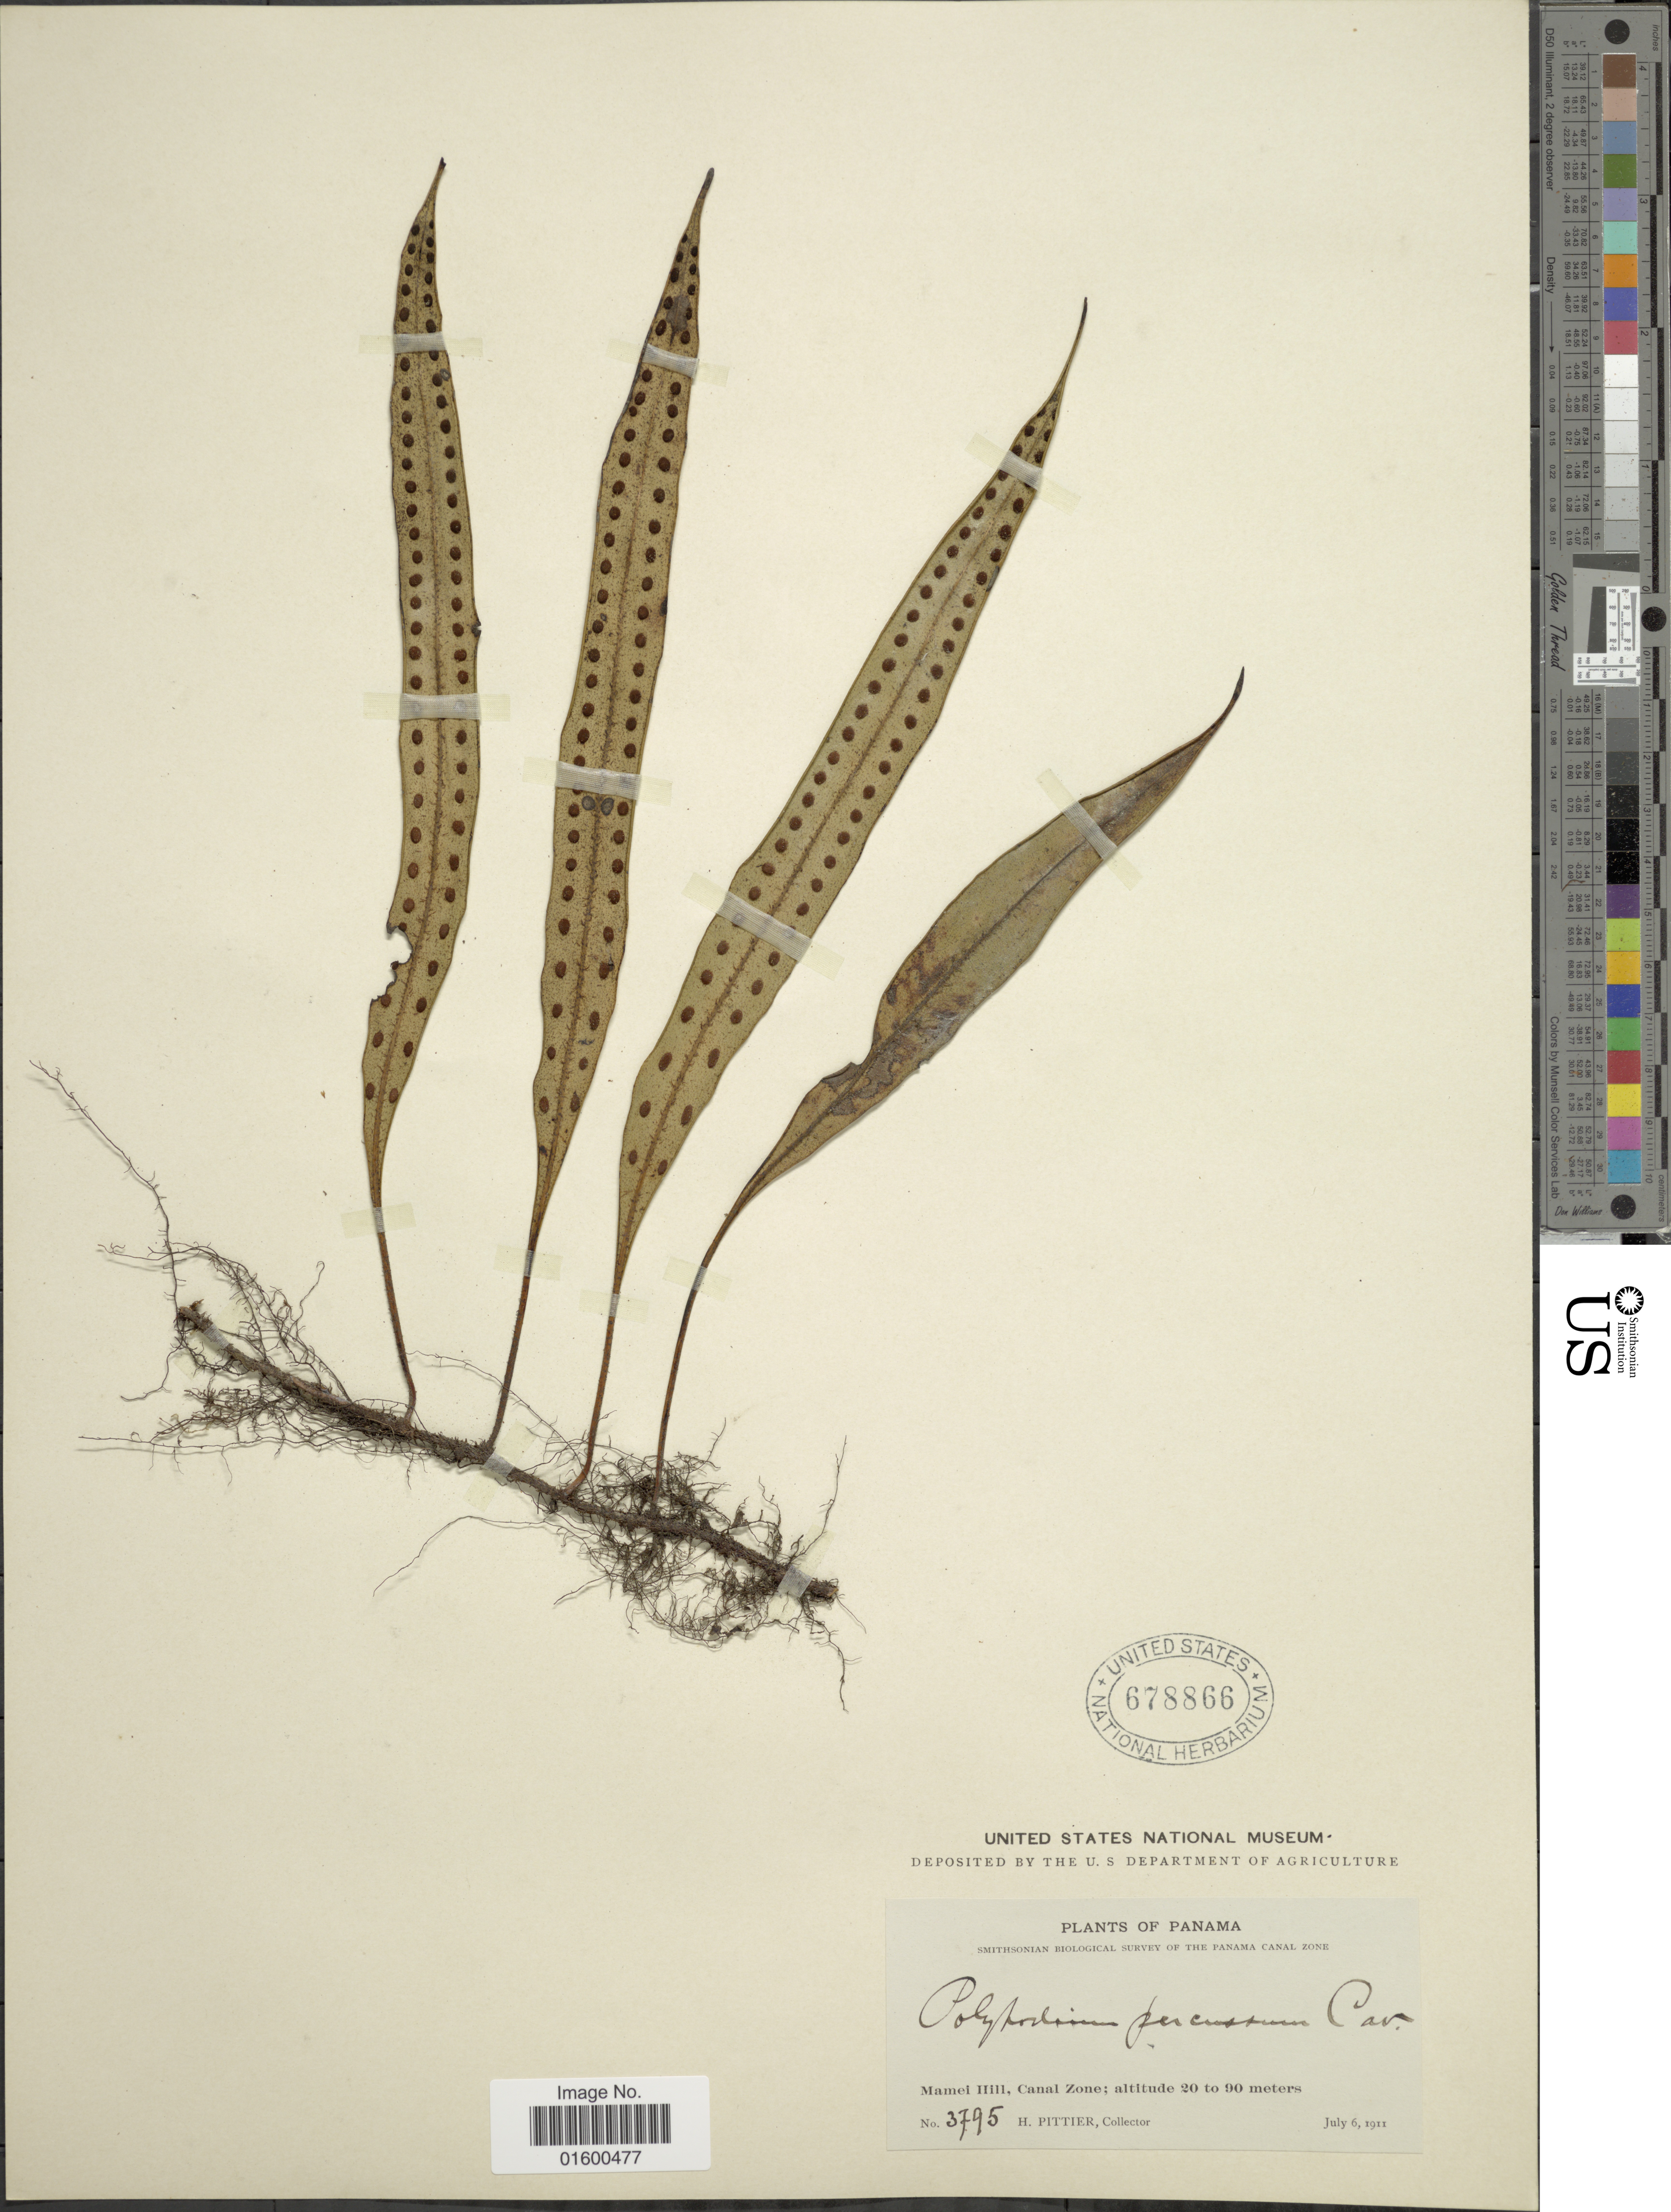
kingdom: Plantae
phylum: Tracheophyta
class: Polypodiopsida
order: Polypodiales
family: Polypodiaceae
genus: Microgramma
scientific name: Microgramma percussa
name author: (Cav.) de la Sota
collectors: H. F. Pittier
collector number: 3795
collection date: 1911-07-06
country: Panama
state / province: Colón / Panamá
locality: Mamei Hill, Canal Zone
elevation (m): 20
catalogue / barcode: US 678866